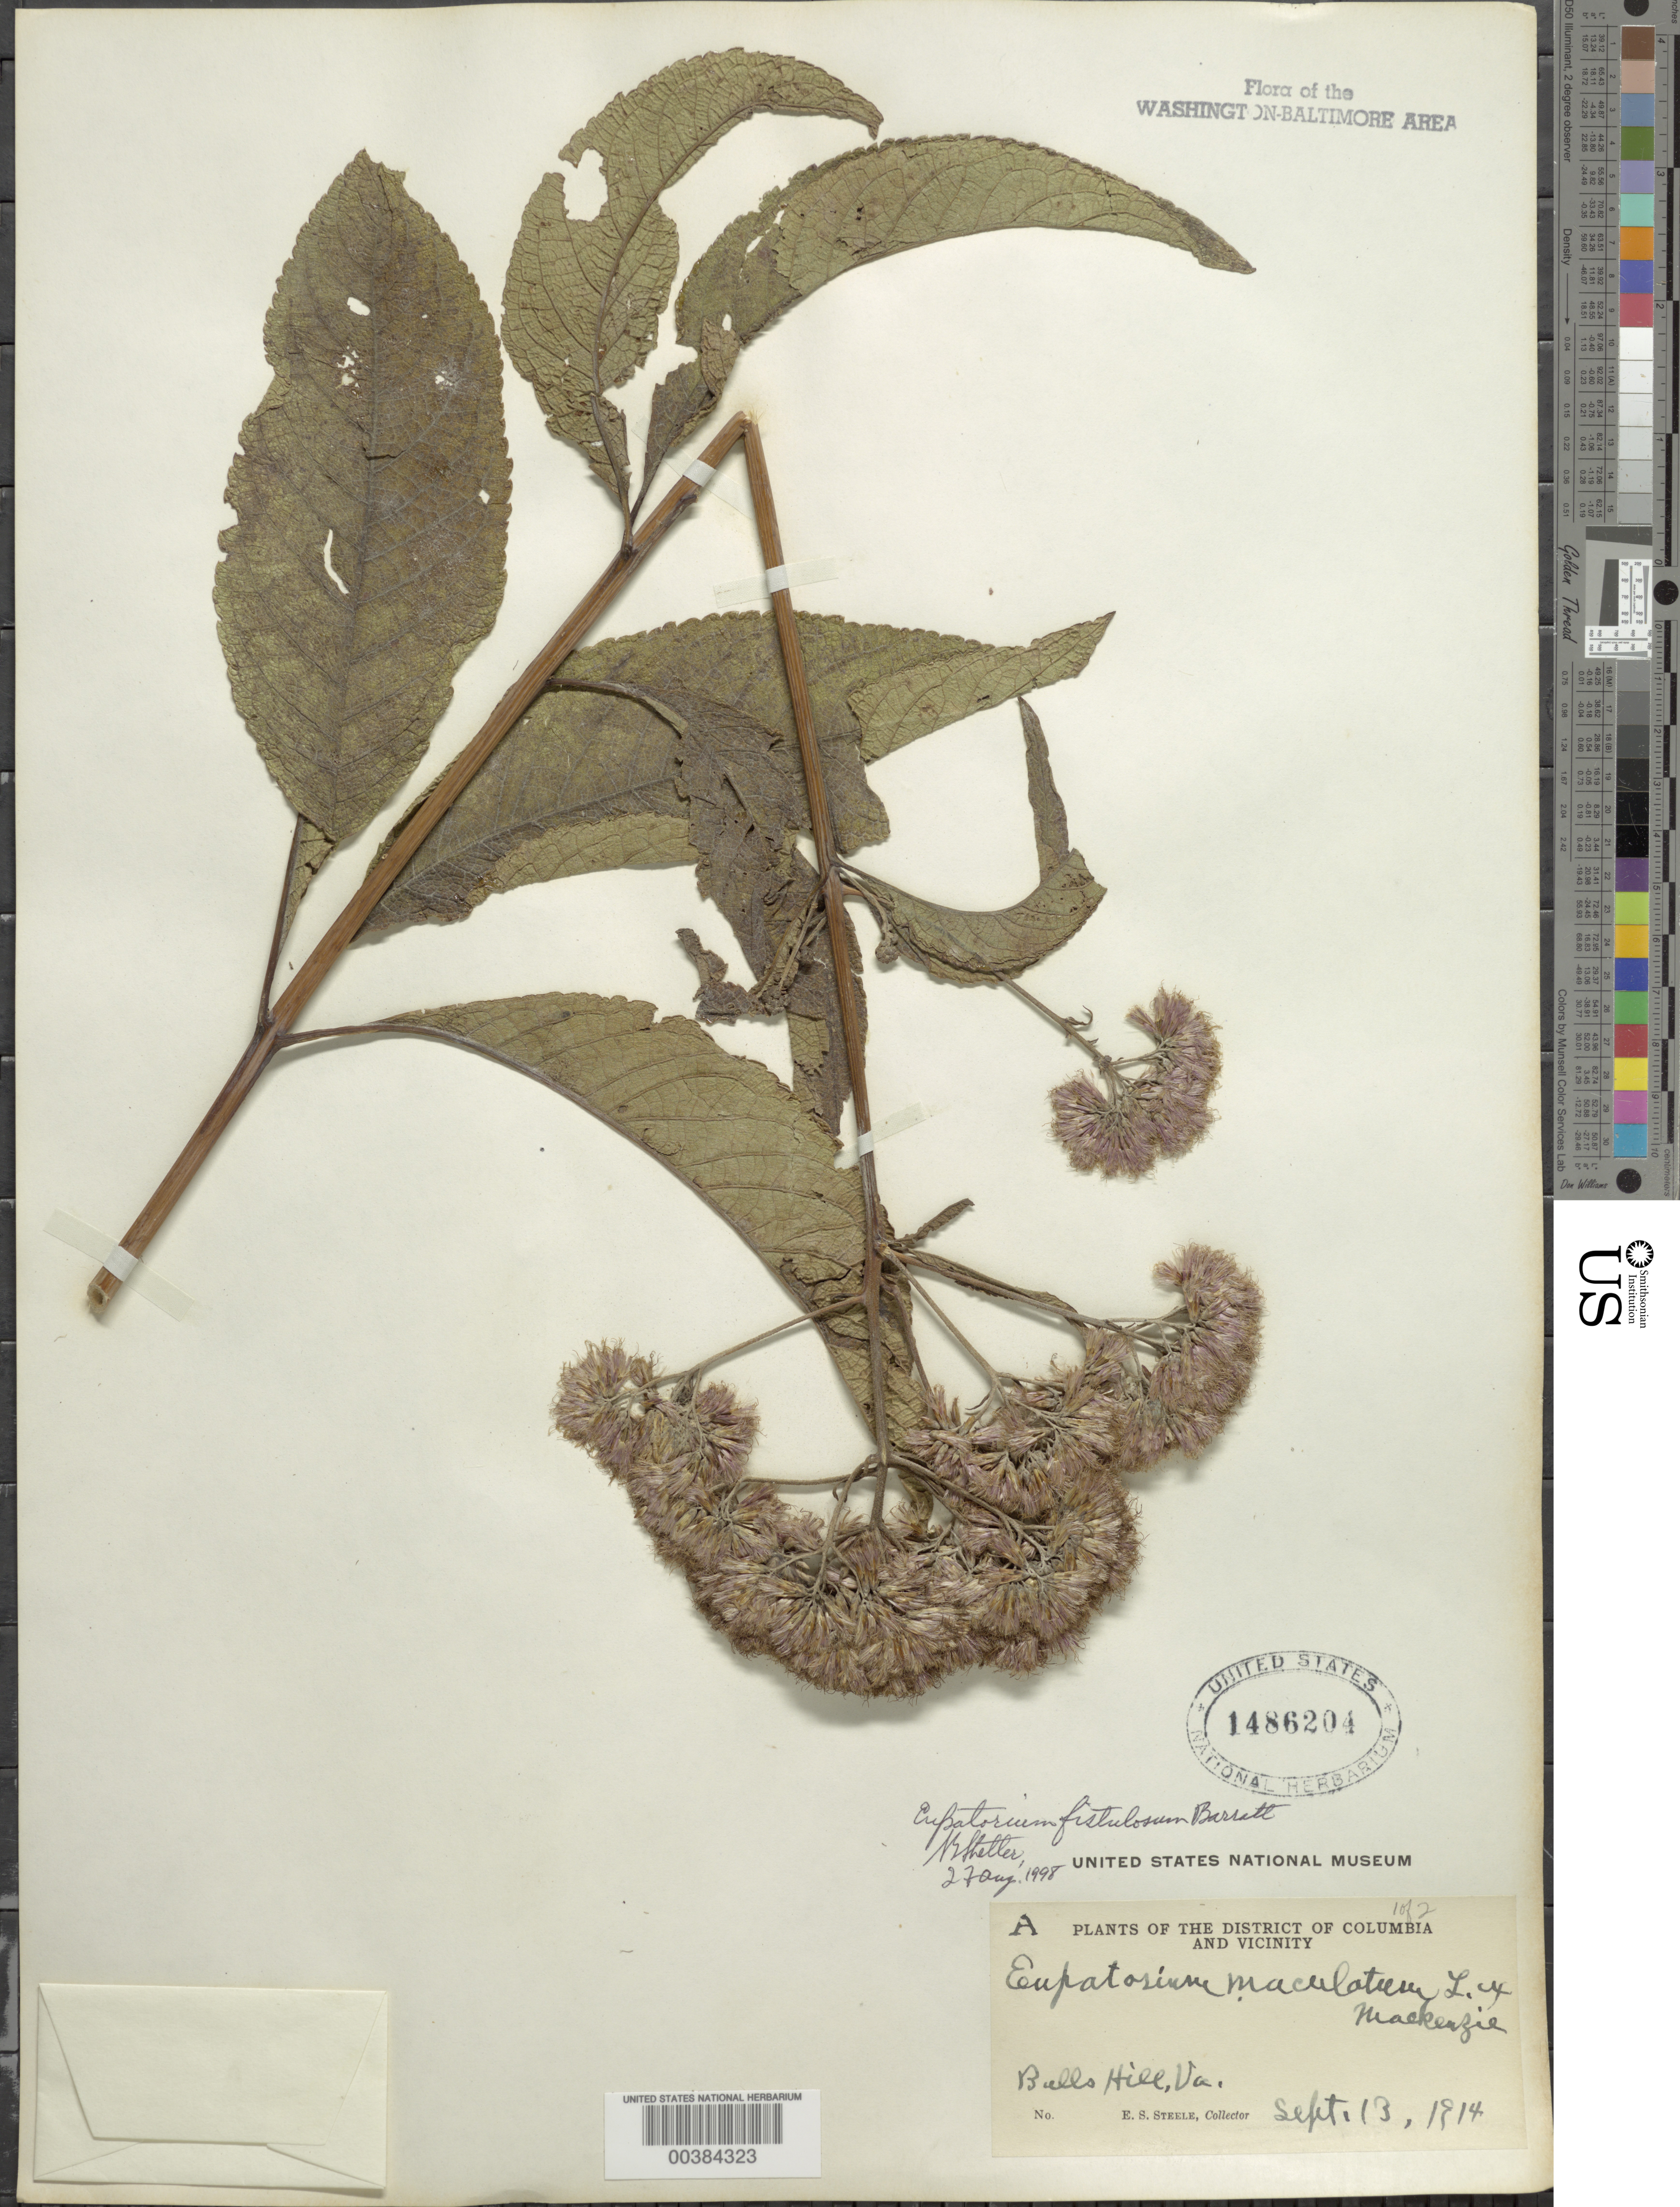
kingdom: Plantae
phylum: Tracheophyta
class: Magnoliopsida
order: Asterales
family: Asteraceae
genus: Eupatorium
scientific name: Eupatorium fistulosum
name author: Barratt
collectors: E. Steele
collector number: A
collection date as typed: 13 Sep 1914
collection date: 1914-09-13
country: United States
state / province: Virginia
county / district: Fairfax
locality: Balls Hill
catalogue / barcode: US 1486204